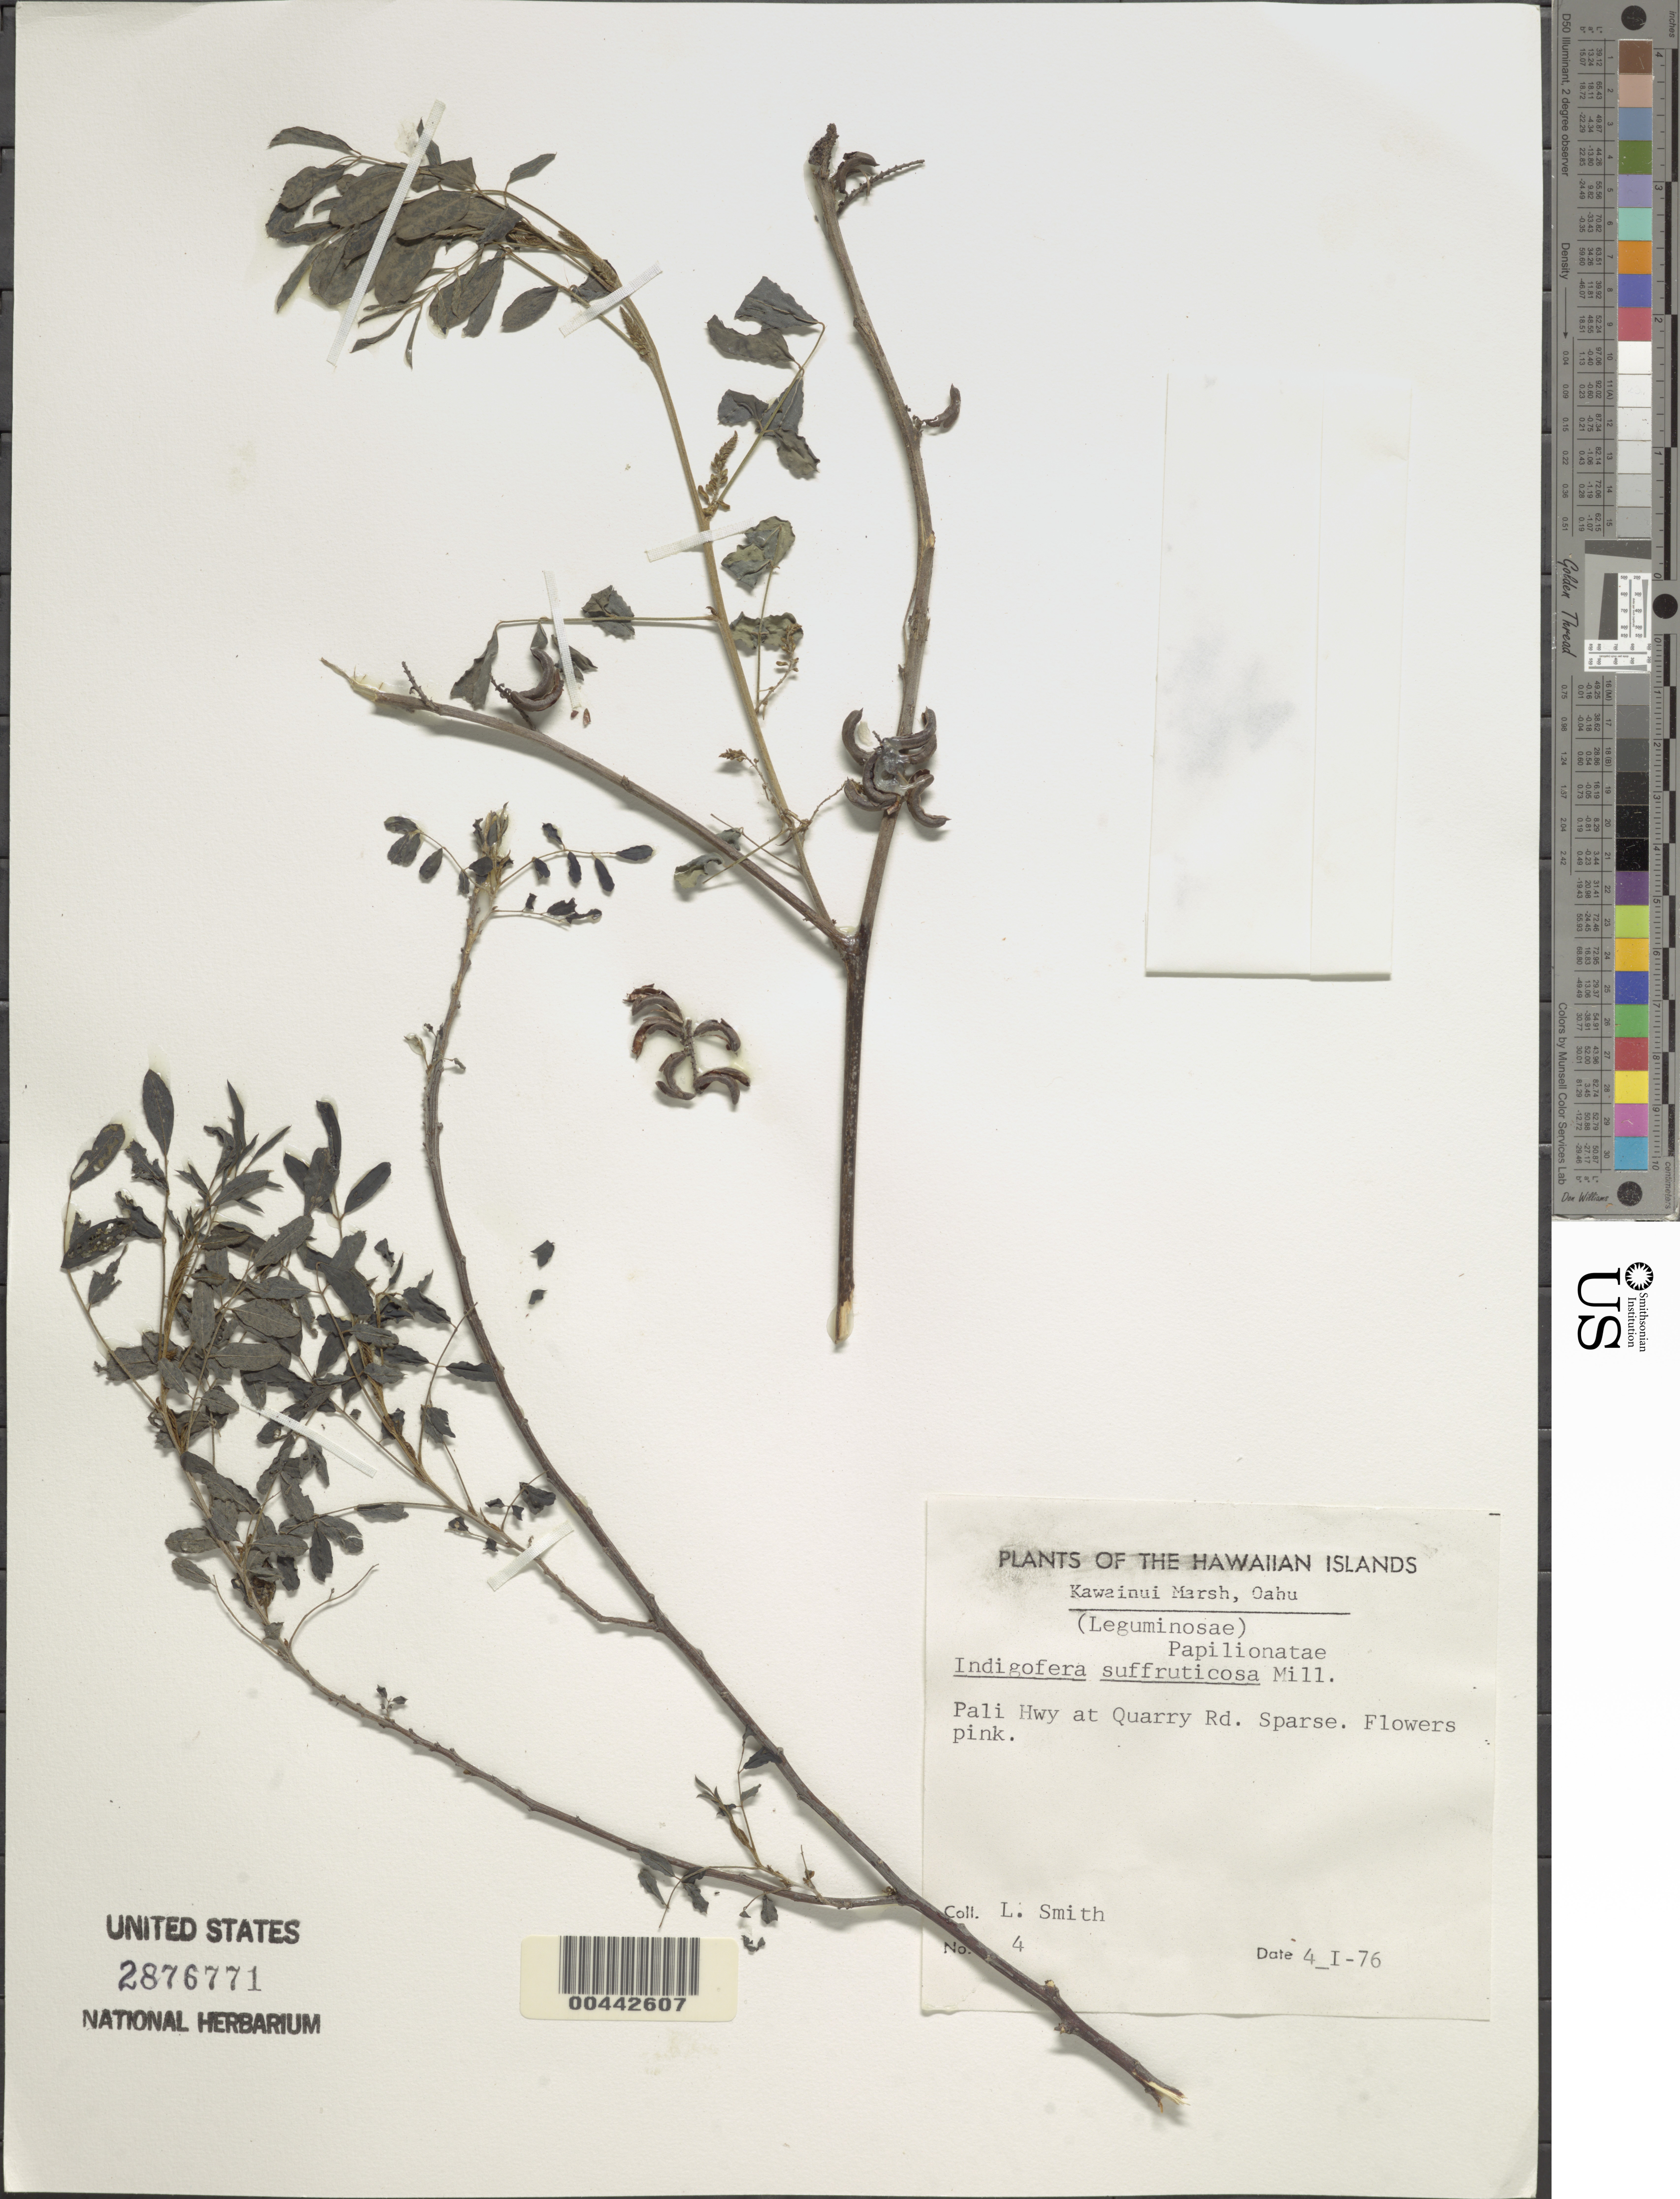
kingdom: Plantae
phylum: Tracheophyta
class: Magnoliopsida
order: Fabales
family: Fabaceae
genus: Indigofera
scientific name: Indigofera suffruticosa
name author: Mill.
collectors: L. Smith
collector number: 4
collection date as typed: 4 Jan 1976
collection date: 1976-01-04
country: United States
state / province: Hawaii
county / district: Honolulu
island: Oahu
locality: Kawainui Marsh, Pali Hwy at Quarry Rd.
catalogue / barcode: US 2876771